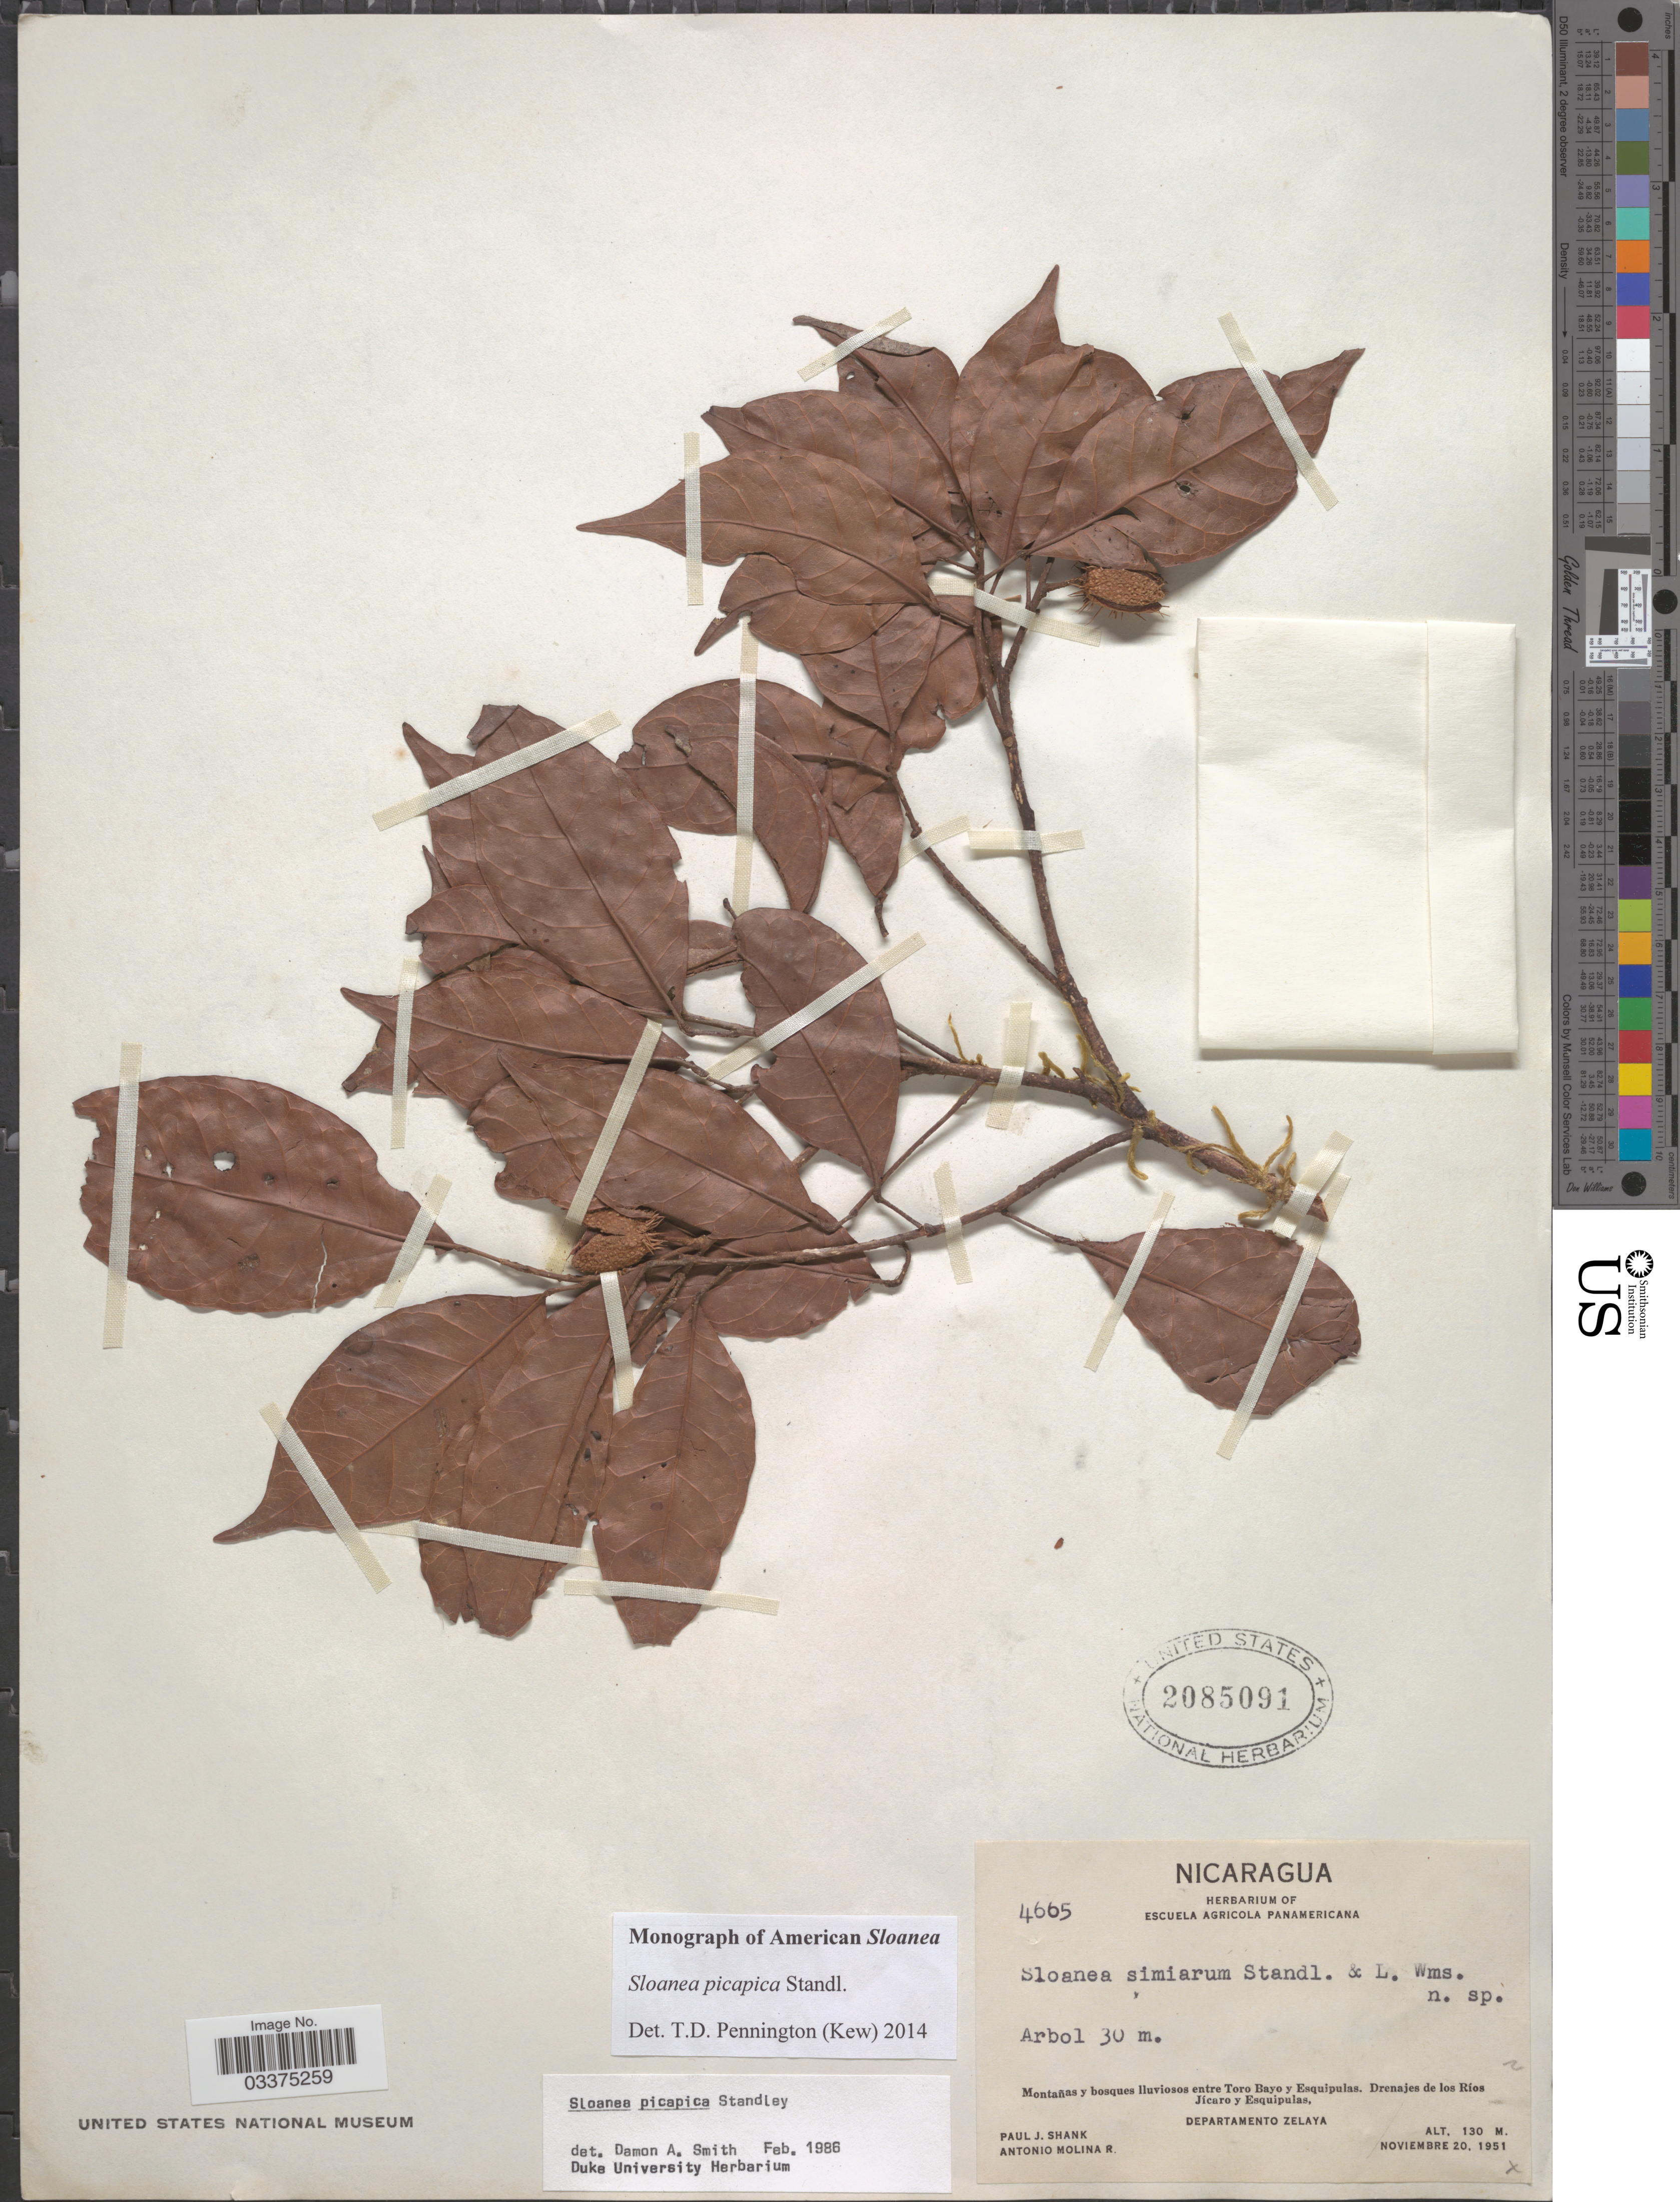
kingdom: Plantae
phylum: Tracheophyta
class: Magnoliopsida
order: Oxalidales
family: Elaeocarpaceae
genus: Sloanea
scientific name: Sloanea picapica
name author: Standl.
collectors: P. J. Shank & A. Molina R.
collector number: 4665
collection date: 1951-11-20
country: Nicaragua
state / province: Atlántico Norte / Atlántico Sur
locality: Montañas y bosques lluviosos entre Toro Bayo y Esquipulas, Drenajes de los Ríos Jícaro y Esquipulas, Departamento Zelaya.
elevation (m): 130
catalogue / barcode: US 2085091